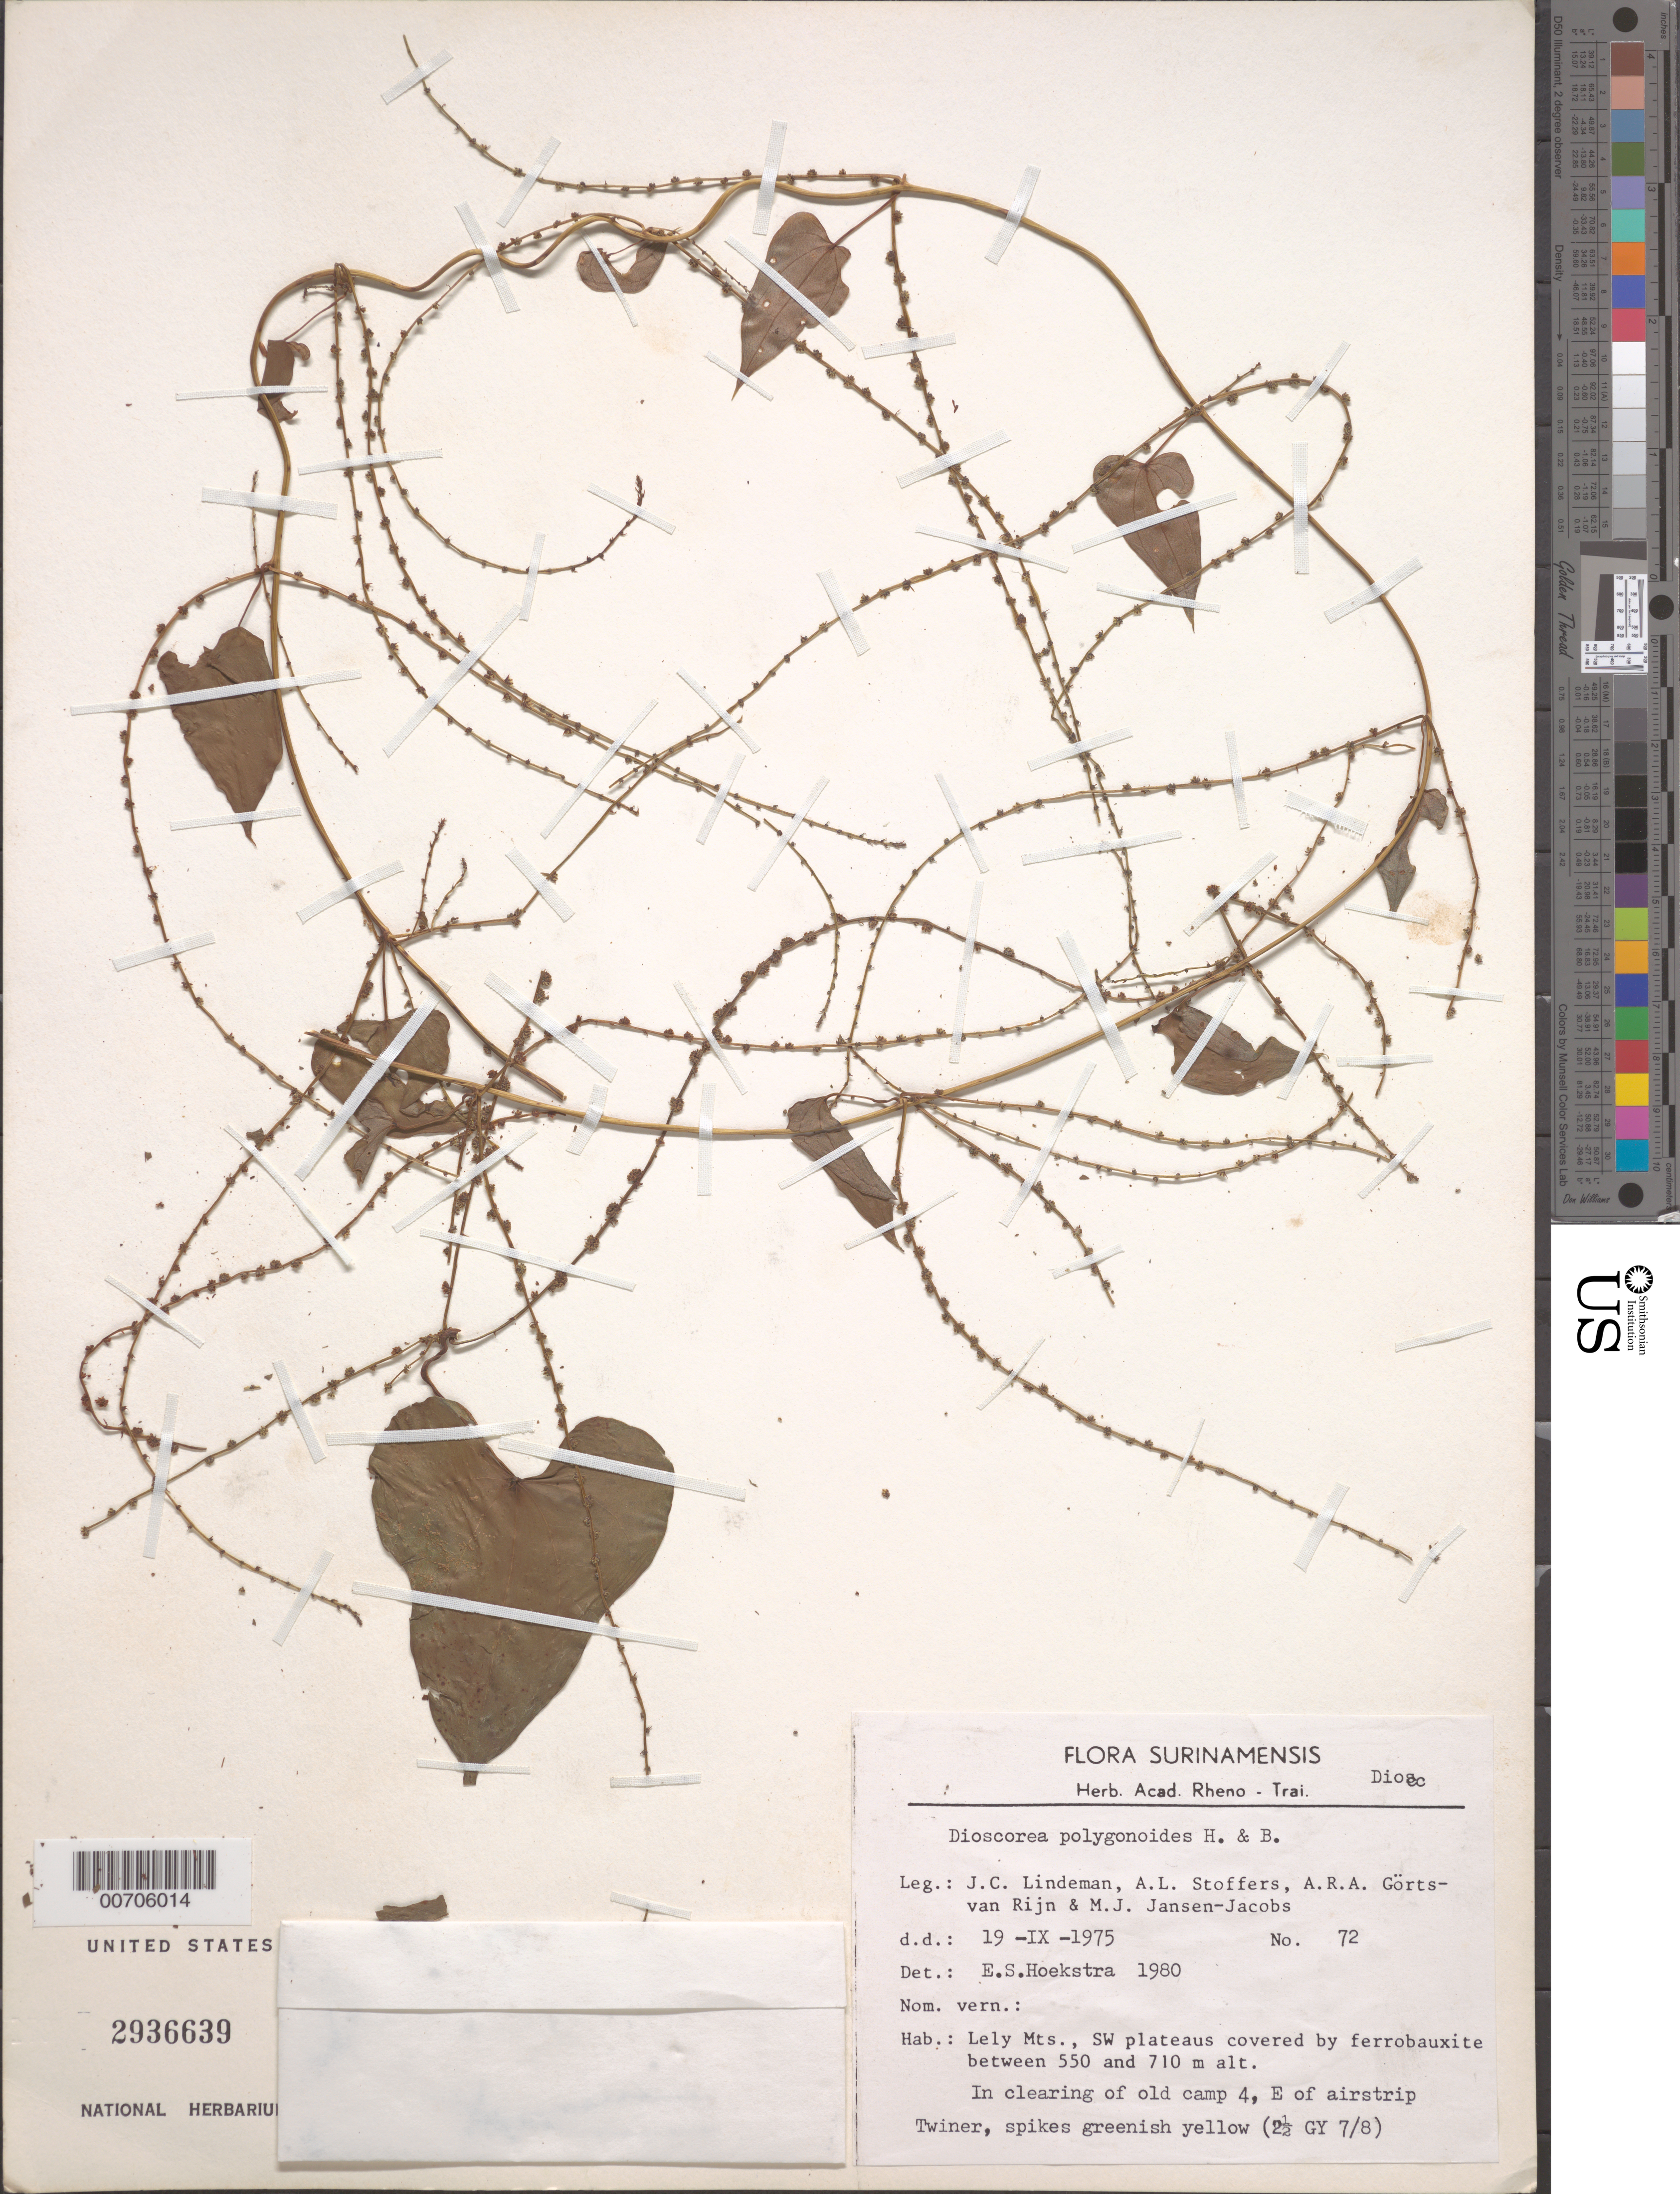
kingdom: Plantae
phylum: Tracheophyta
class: Liliopsida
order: Dioscoreales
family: Dioscoreaceae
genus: Dioscorea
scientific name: Dioscorea polygonoides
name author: Humb. & Bonpl. ex Willd.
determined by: Hockstra, E. S.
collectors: J. C. Lindeman, A. Stoffers, A. .R. A. Görts-van Rijn & M. J. Jansen-Jacobs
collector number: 75 72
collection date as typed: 19-Sep-75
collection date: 1975-09-19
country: Suriname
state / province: Marowijne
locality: Lely Mts., SW plateaus, camp 4, E of airstrip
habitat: Clearing of old camp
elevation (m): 550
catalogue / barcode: US 2936639